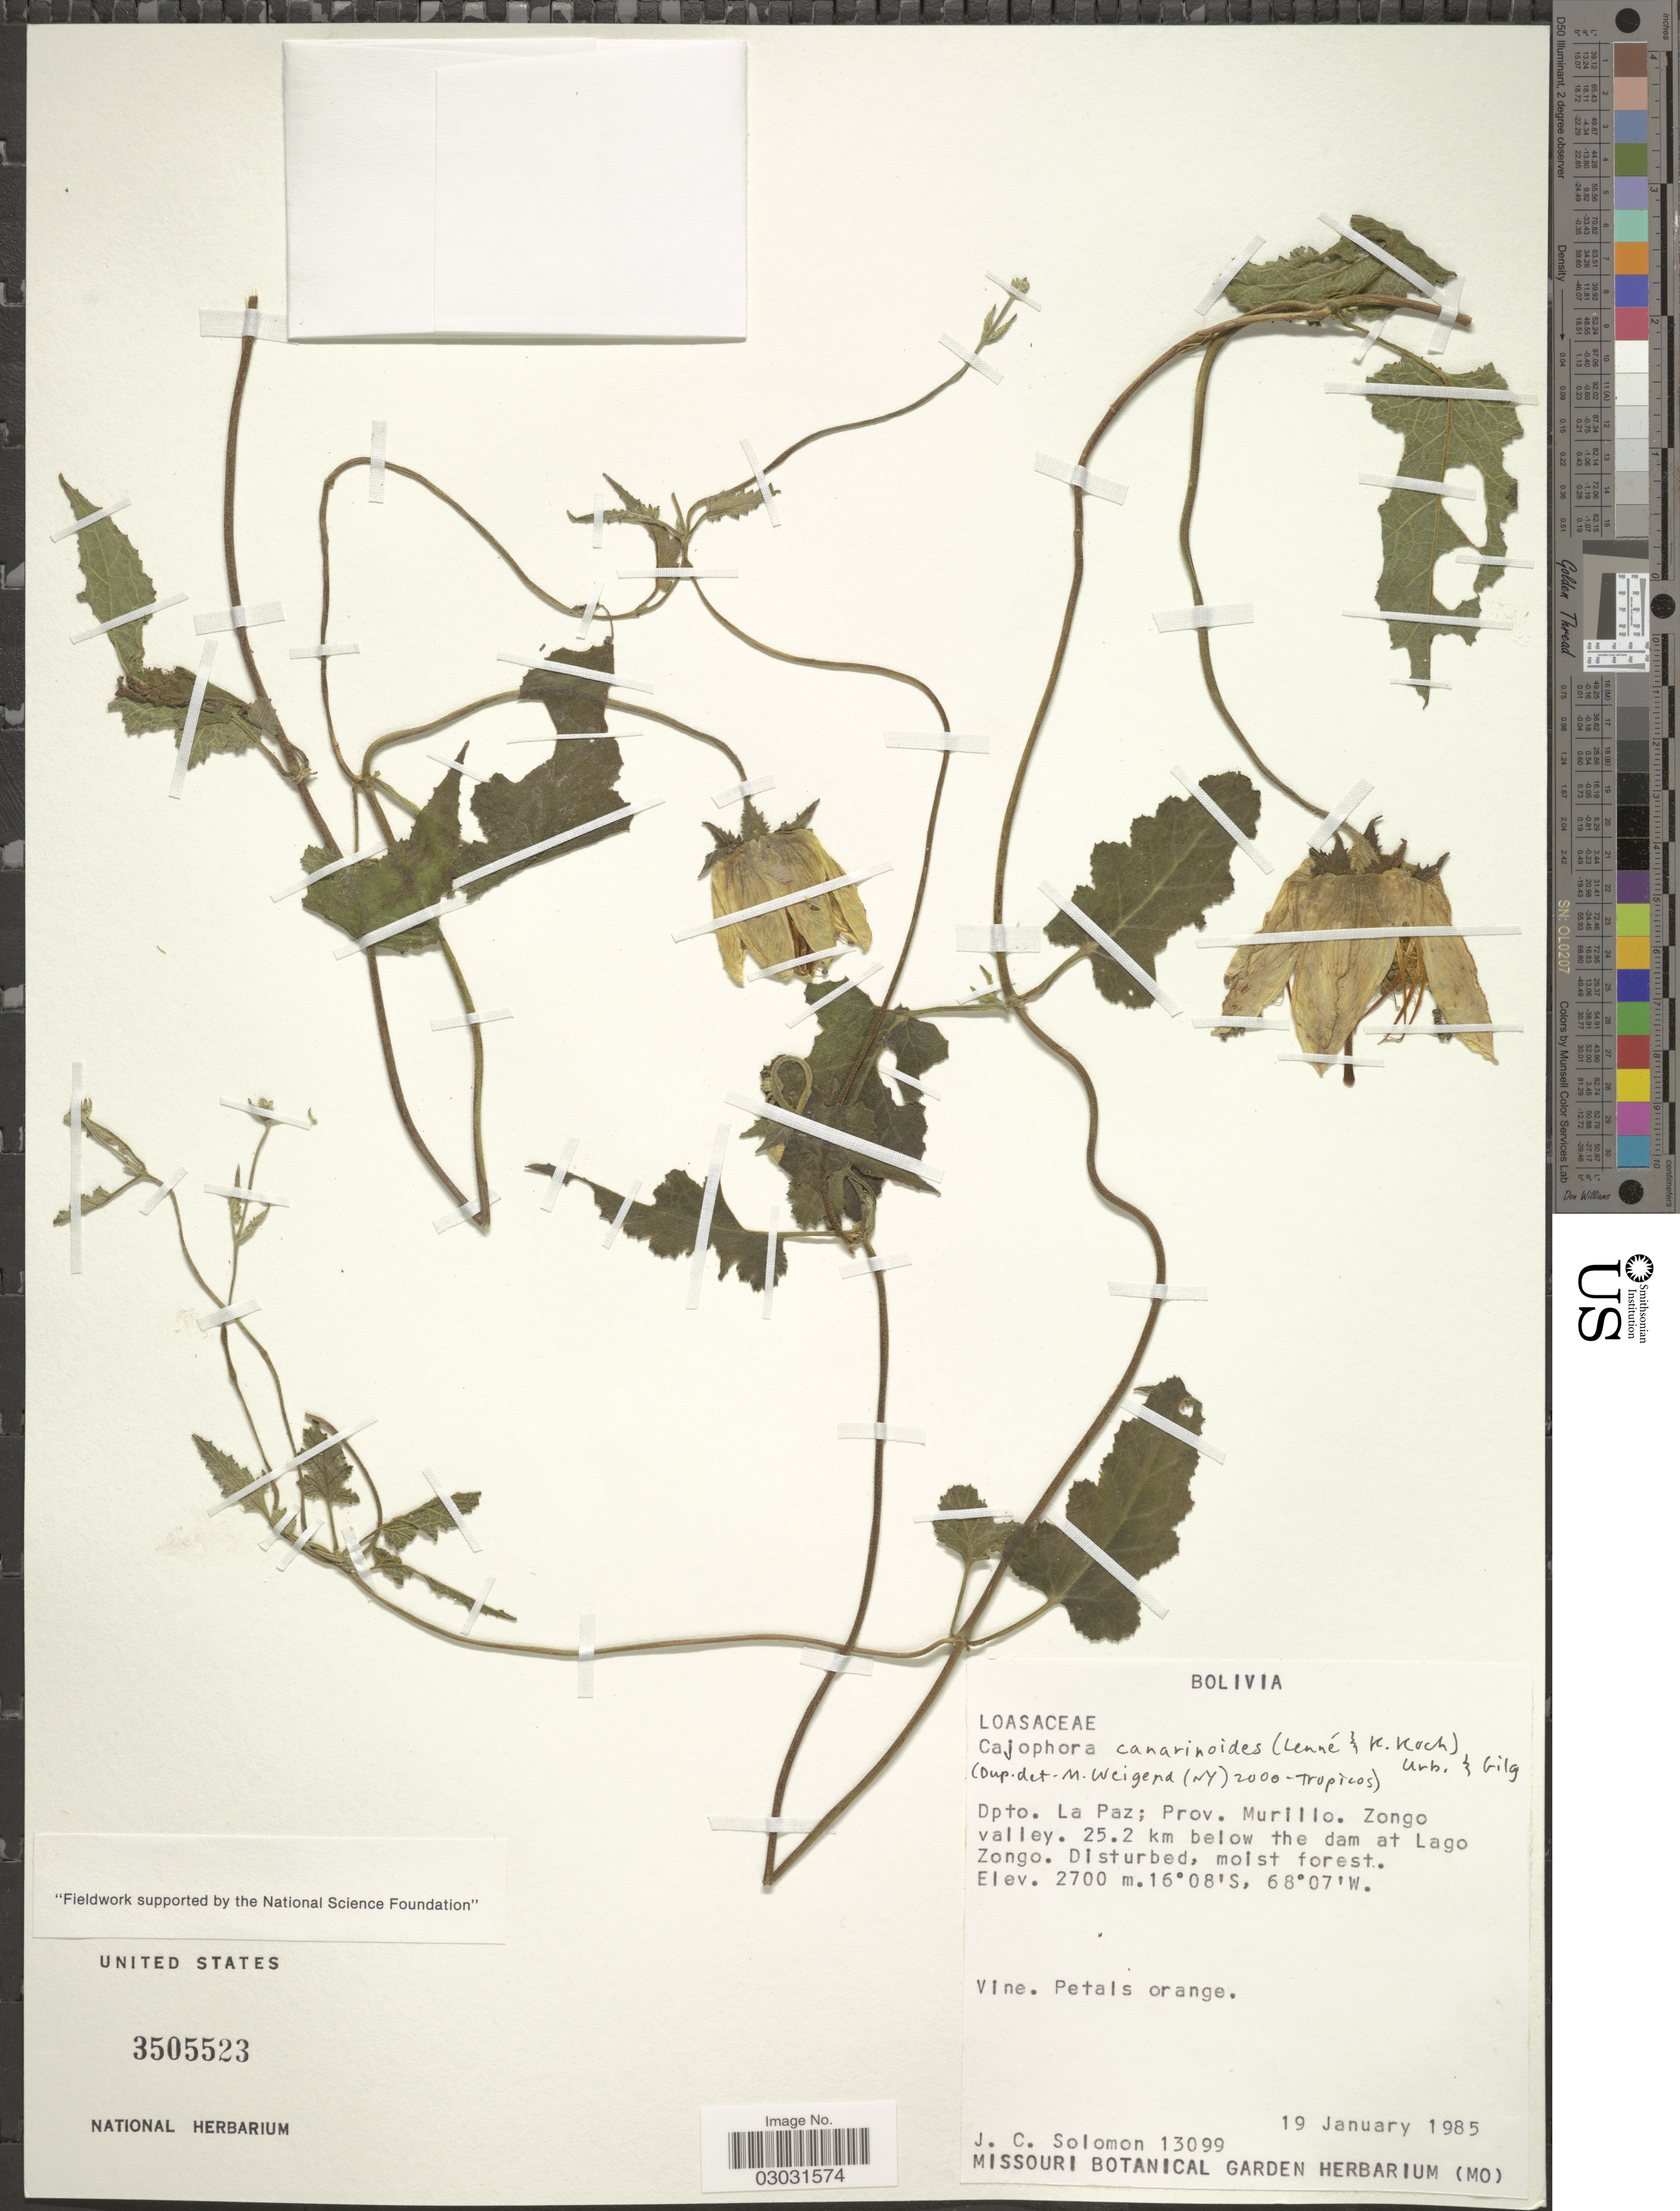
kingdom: Plantae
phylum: Tracheophyta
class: Magnoliopsida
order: Cornales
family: Loasaceae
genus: Caiophora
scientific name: Caiophora canarinoides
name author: (Lenné & K. Koch) Urb. & Gilg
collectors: J. C. Solomon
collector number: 13099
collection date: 1985-01-19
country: Bolivia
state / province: La Paz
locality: Dpto. La Paz; Prov. Murillo. Zongo valley. 25.2 km below the dam at Lago Zongo.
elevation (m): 2700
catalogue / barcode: US 3505523